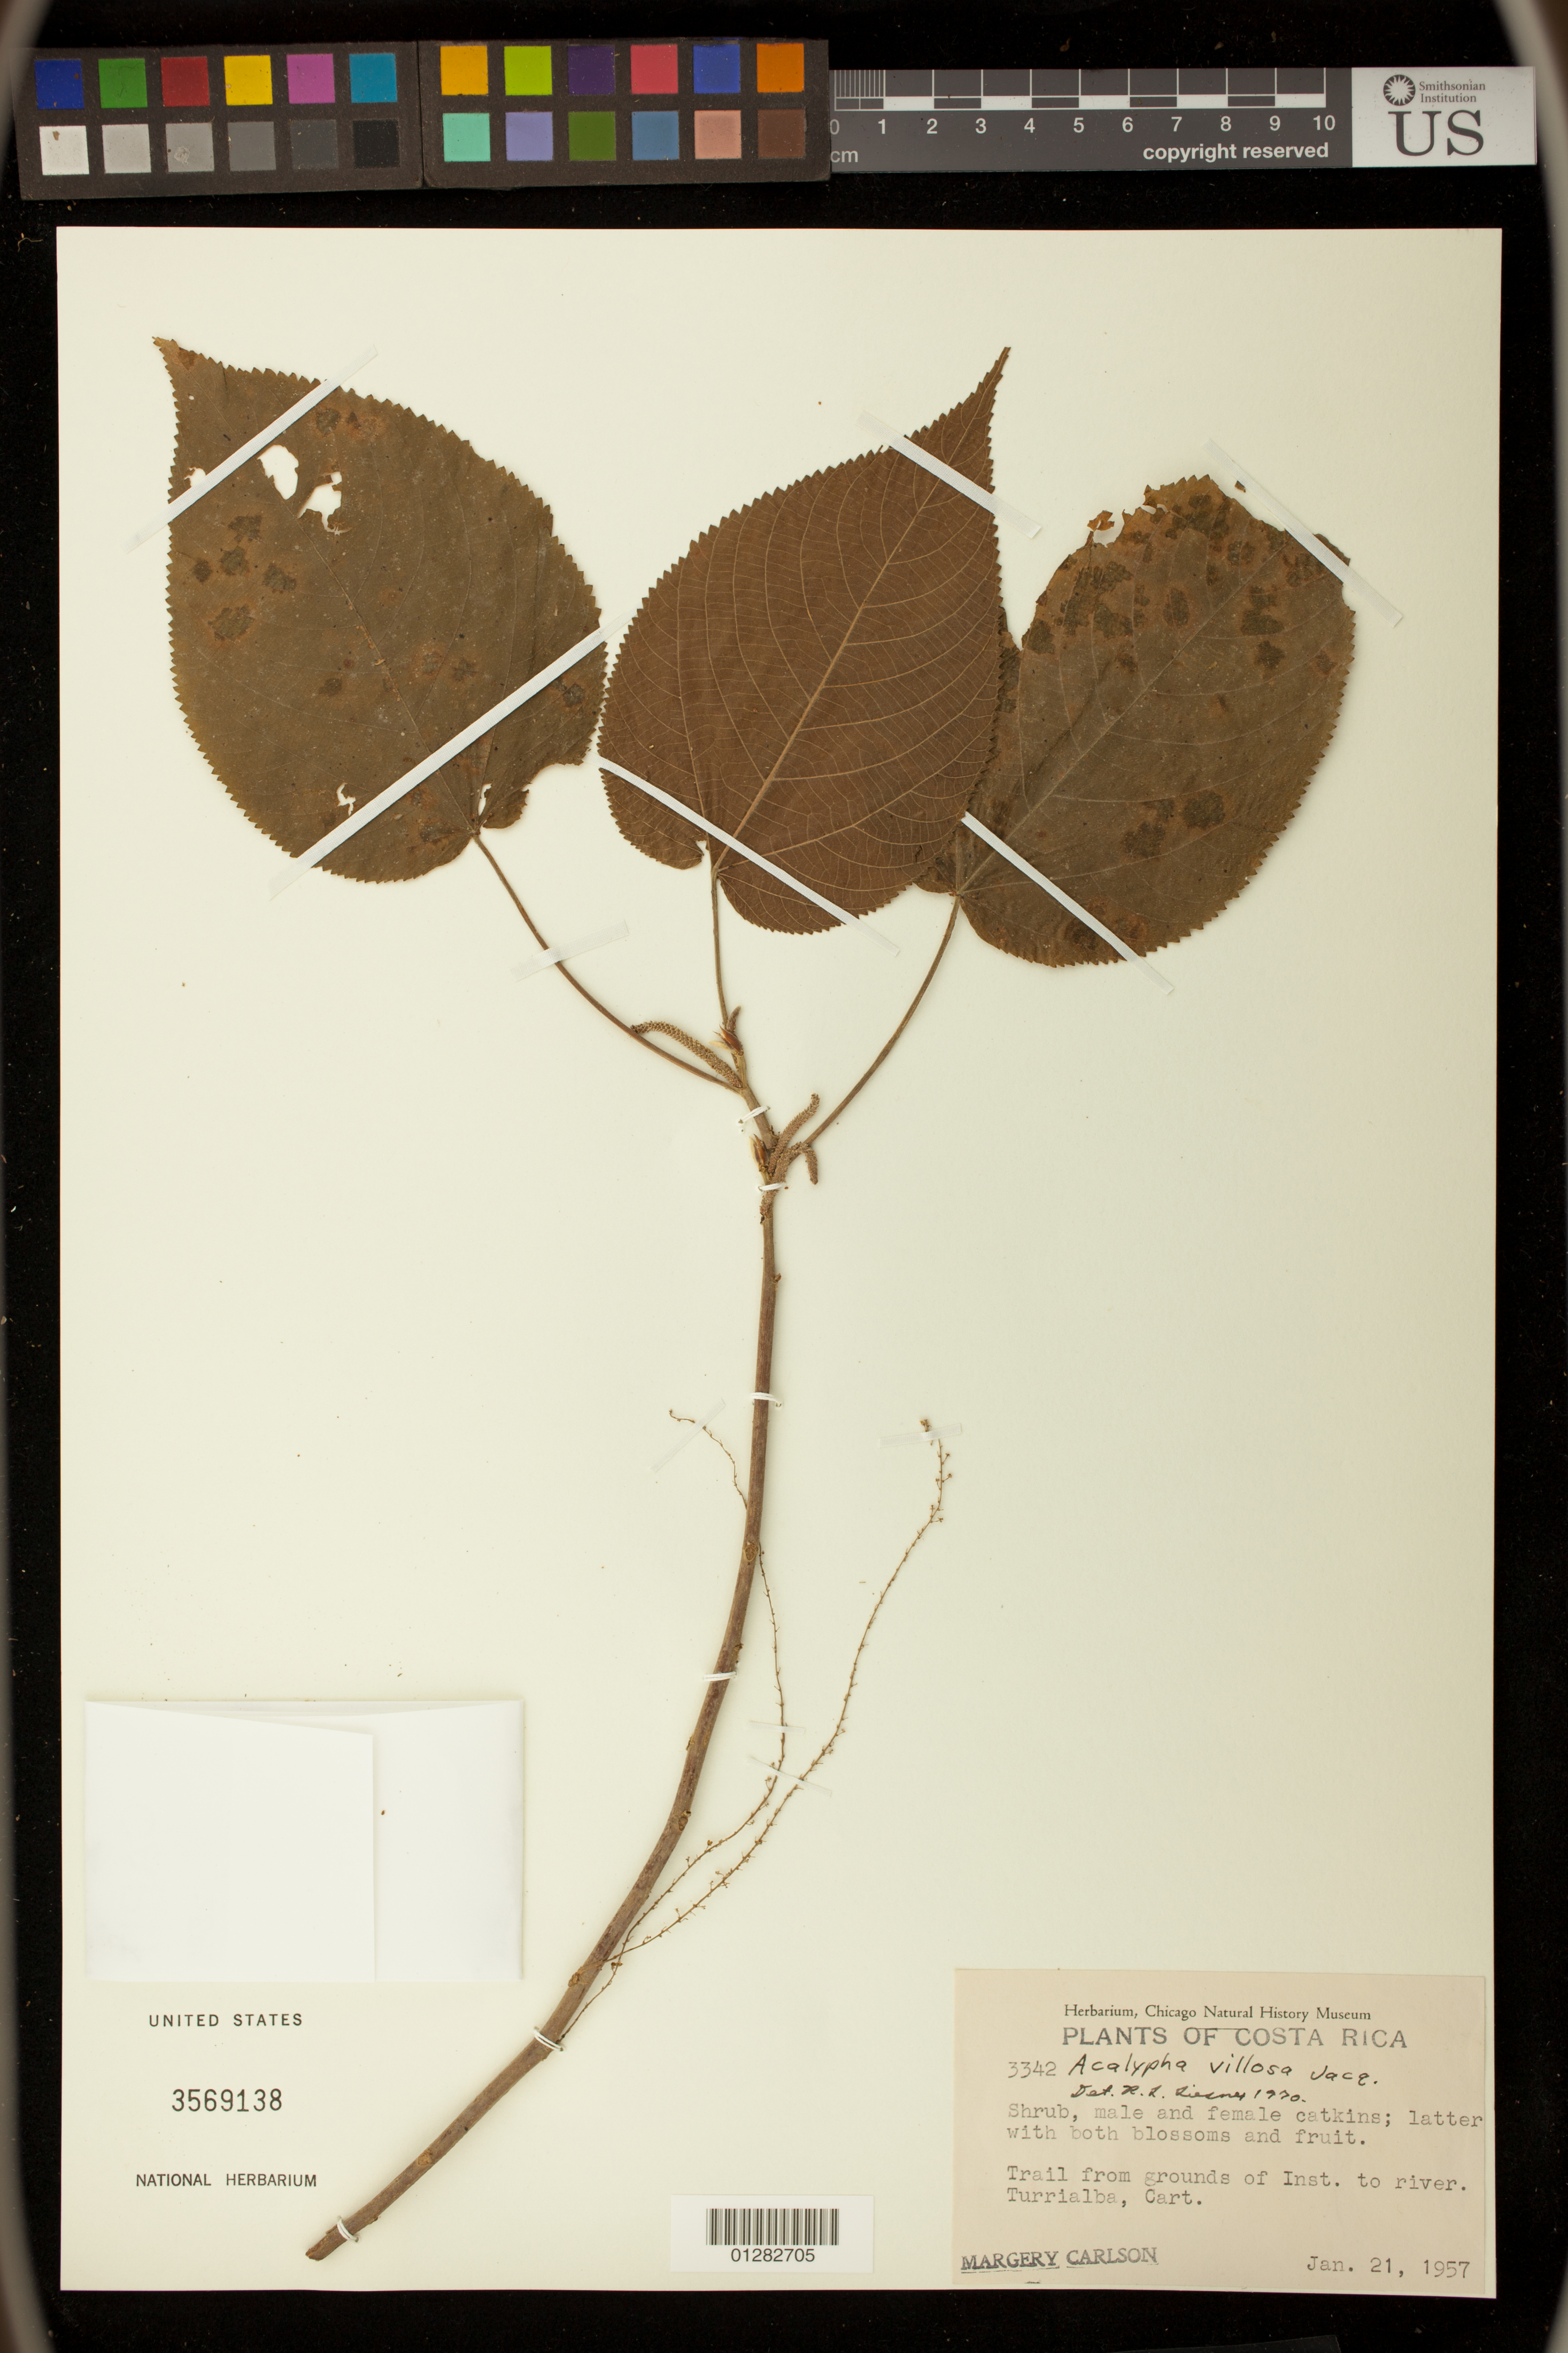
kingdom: Plantae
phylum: Tracheophyta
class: Magnoliopsida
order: Malpighiales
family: Euphorbiaceae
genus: Acalypha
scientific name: Acalypha villosa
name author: Jacq.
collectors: O. Solis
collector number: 3342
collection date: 1957-01-21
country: Costa Rica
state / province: Cartago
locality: Trail from grounds of Inst. to river. Turrialba.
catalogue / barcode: US 3569138